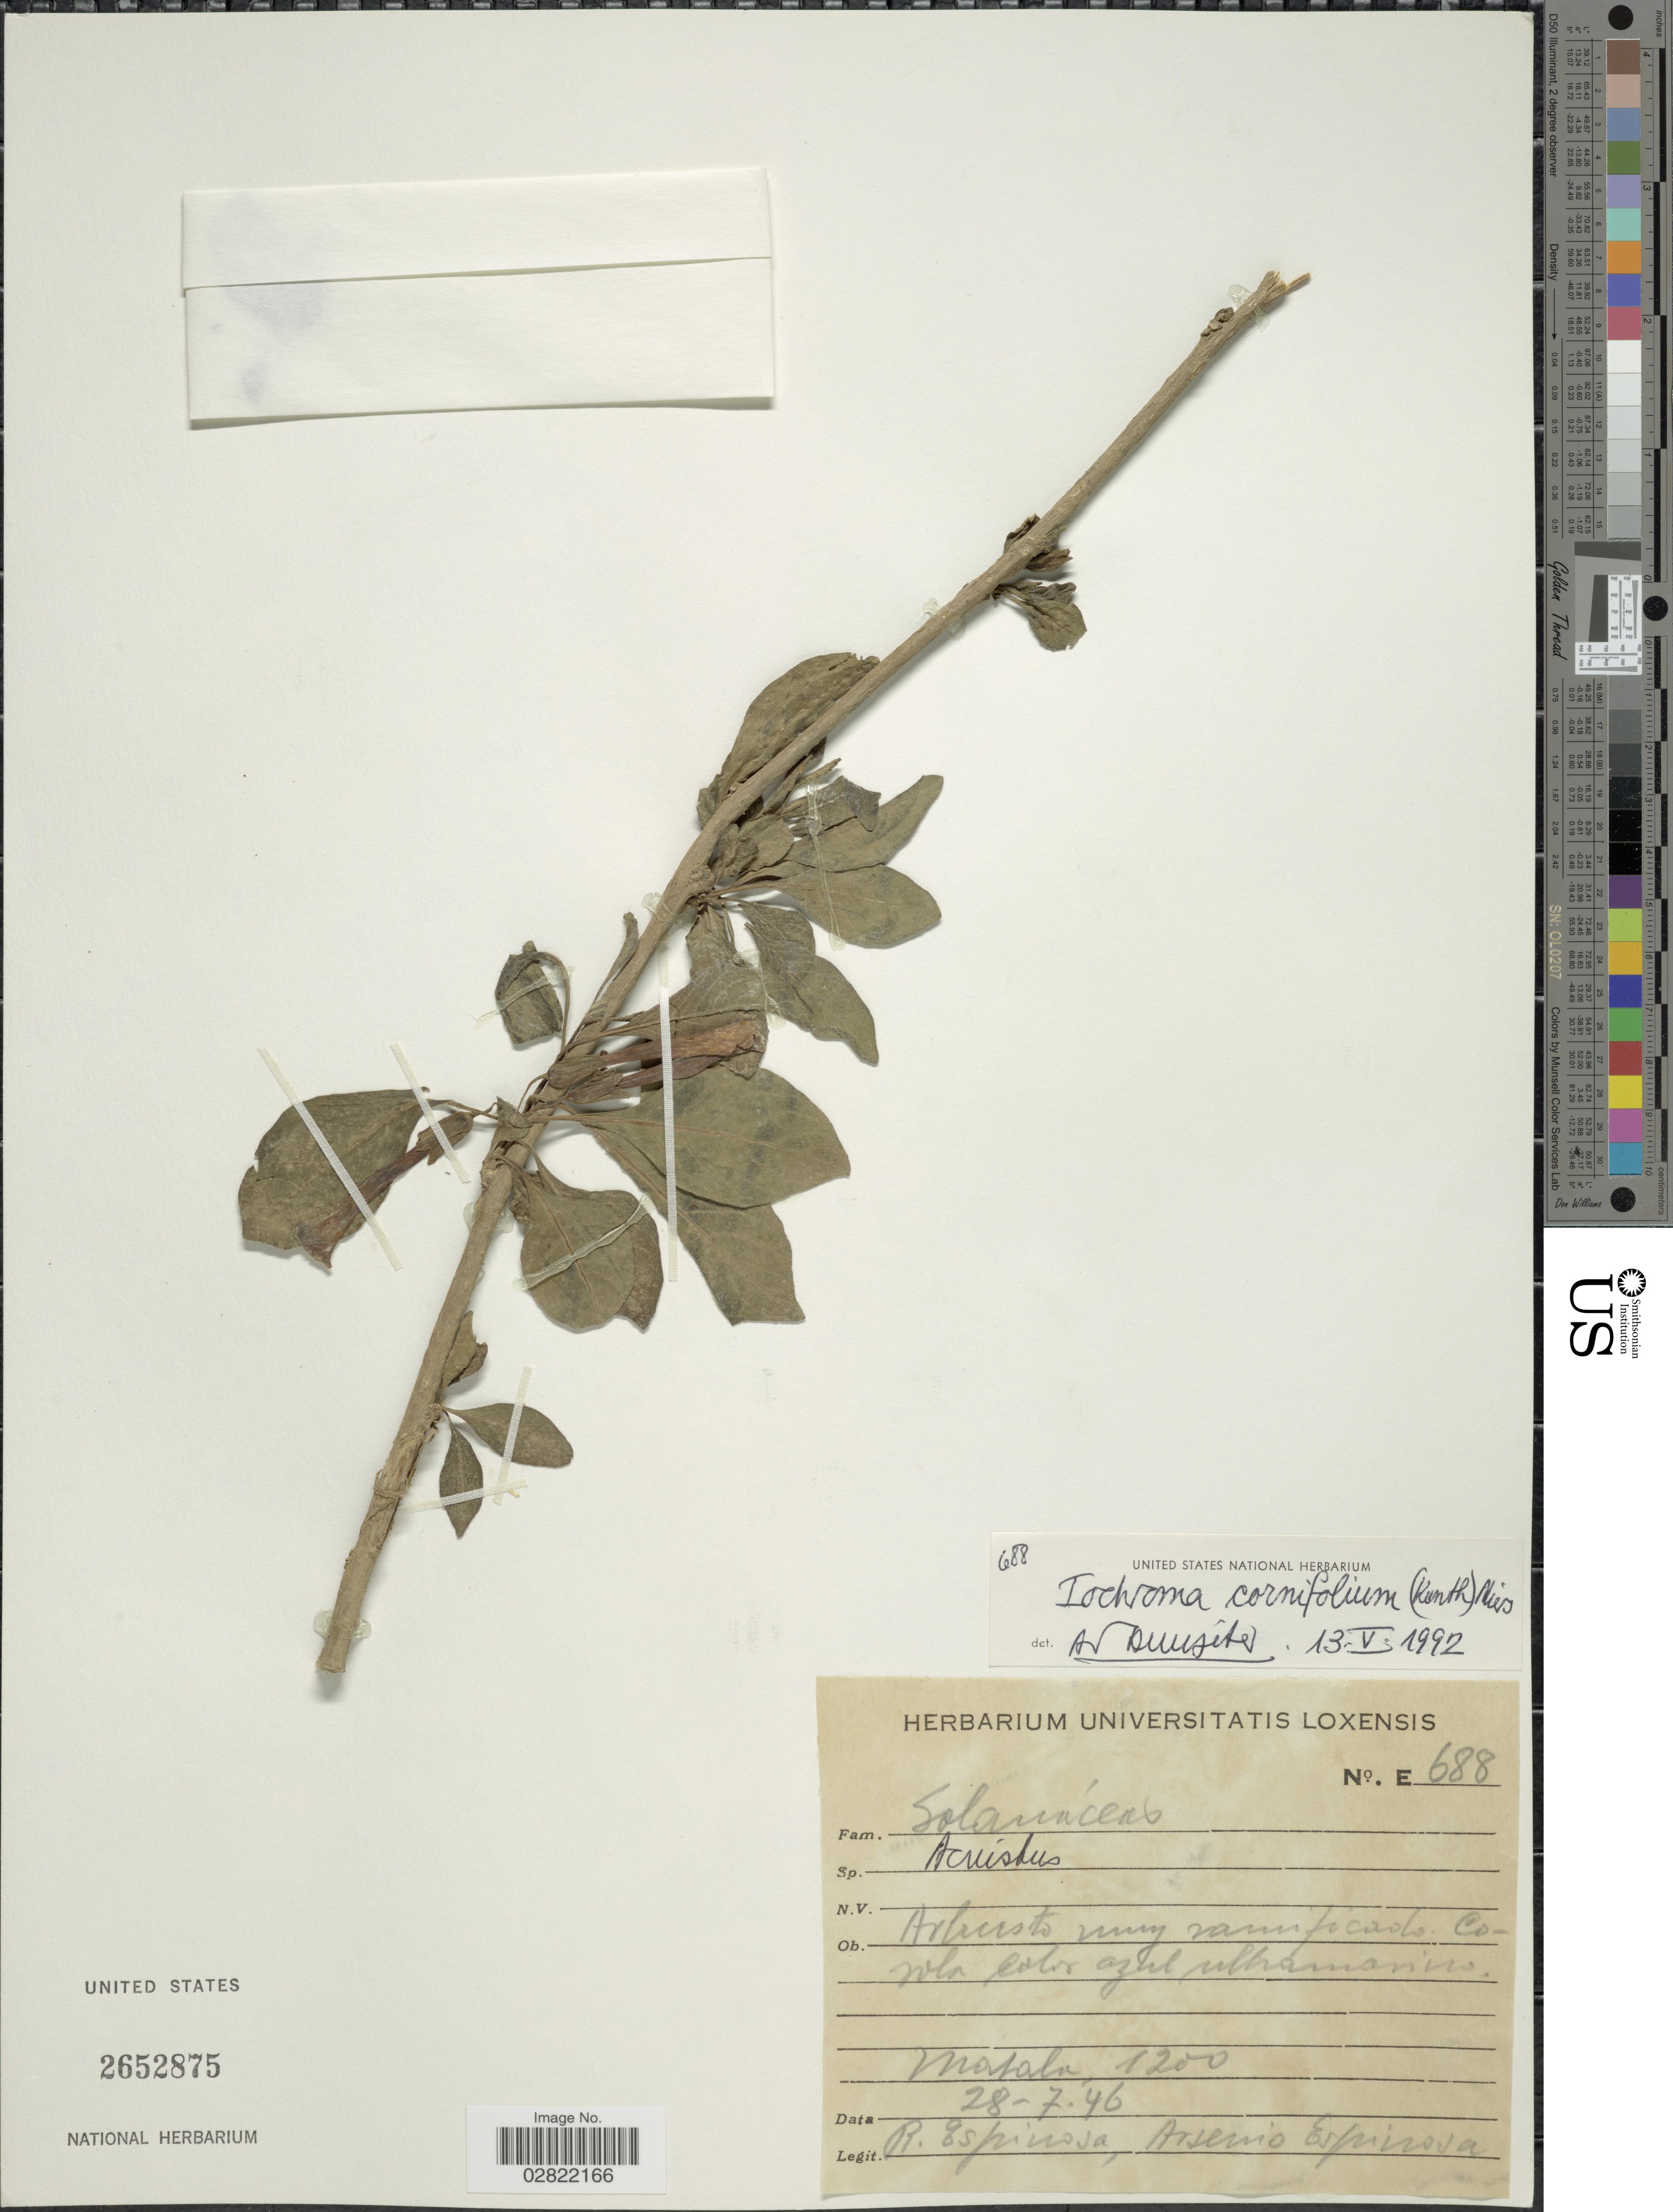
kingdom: Plantae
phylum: Tracheophyta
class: Magnoliopsida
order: Solanales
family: Solanaceae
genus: Iochroma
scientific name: Iochroma cornifolium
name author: (Kunth) Miers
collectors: R. Espinosa & A. Espinosa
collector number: E688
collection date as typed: Transcribed d/m/y: 28/7/46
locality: Matala [interpreted]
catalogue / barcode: US 2652875